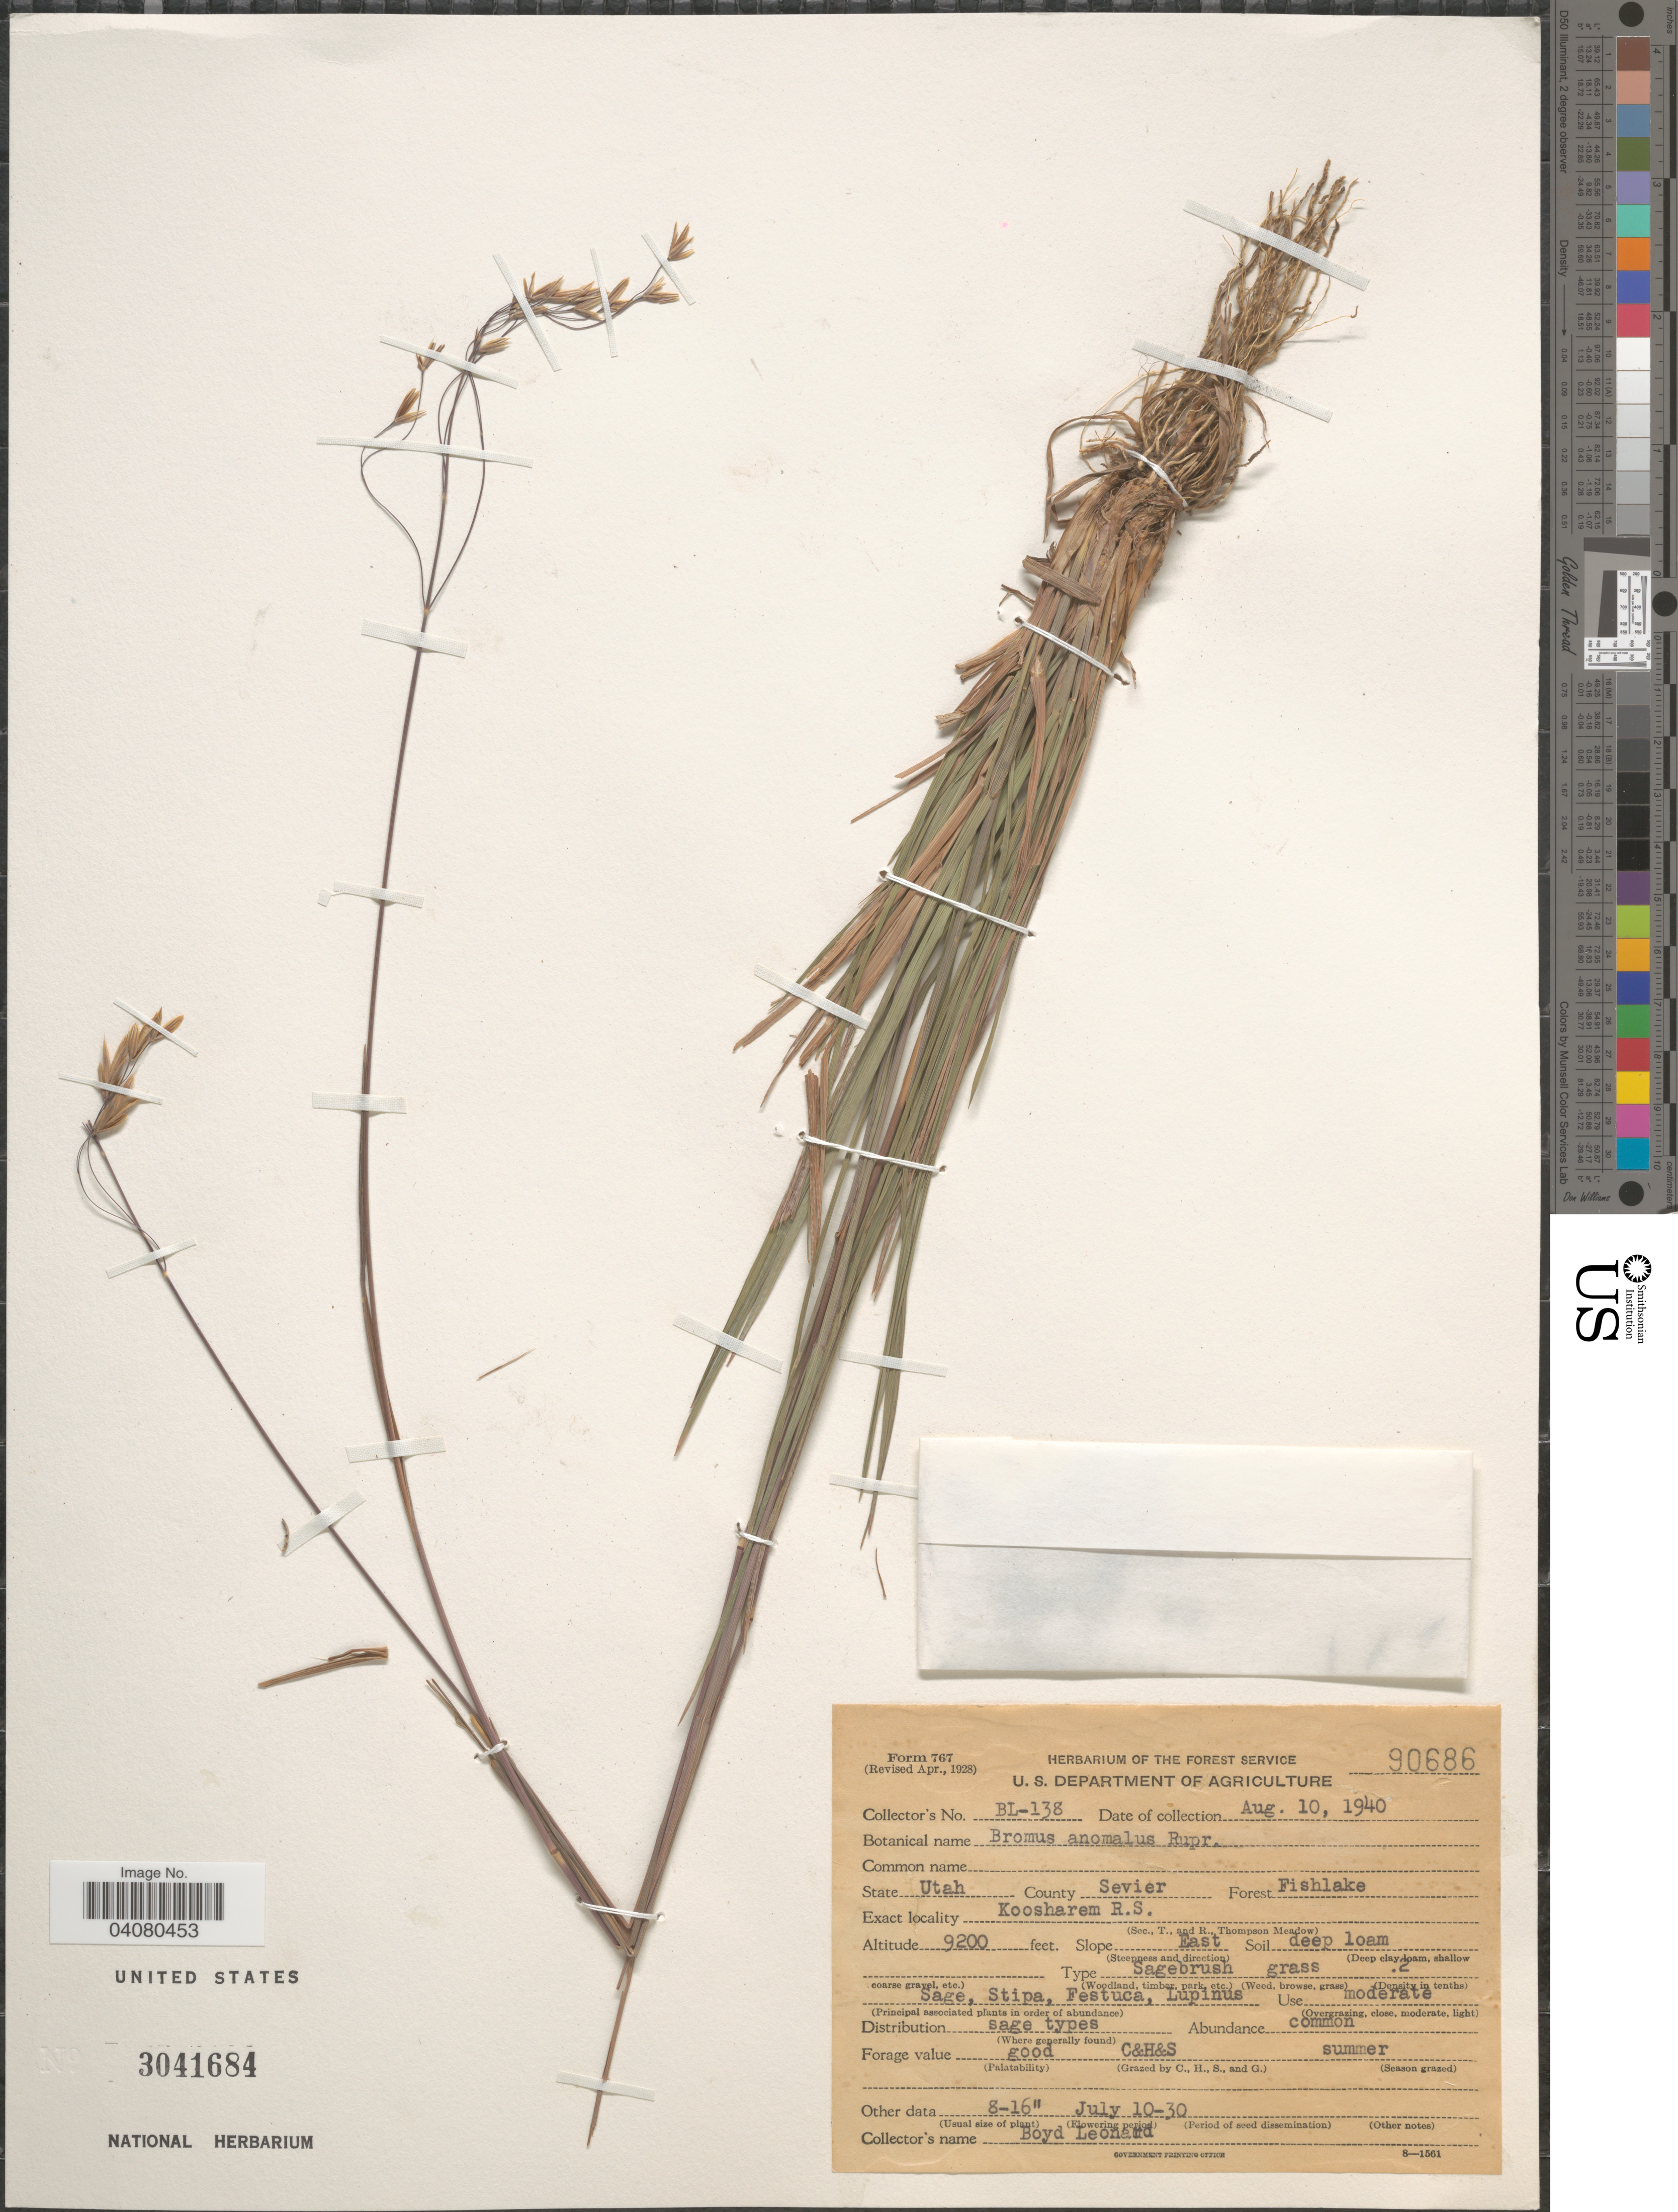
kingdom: Plantae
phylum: Tracheophyta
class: Liliopsida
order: Poales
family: Poaceae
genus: Bromus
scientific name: Bromus anomalus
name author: Rupr. ex E. Fourn.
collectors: B. Leonard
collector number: BL-138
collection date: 1940-08-10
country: United States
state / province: Utah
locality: County Sevier. Forest Fishlake. Koosharem R.S. Slope East.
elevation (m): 2804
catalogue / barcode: US 3041684